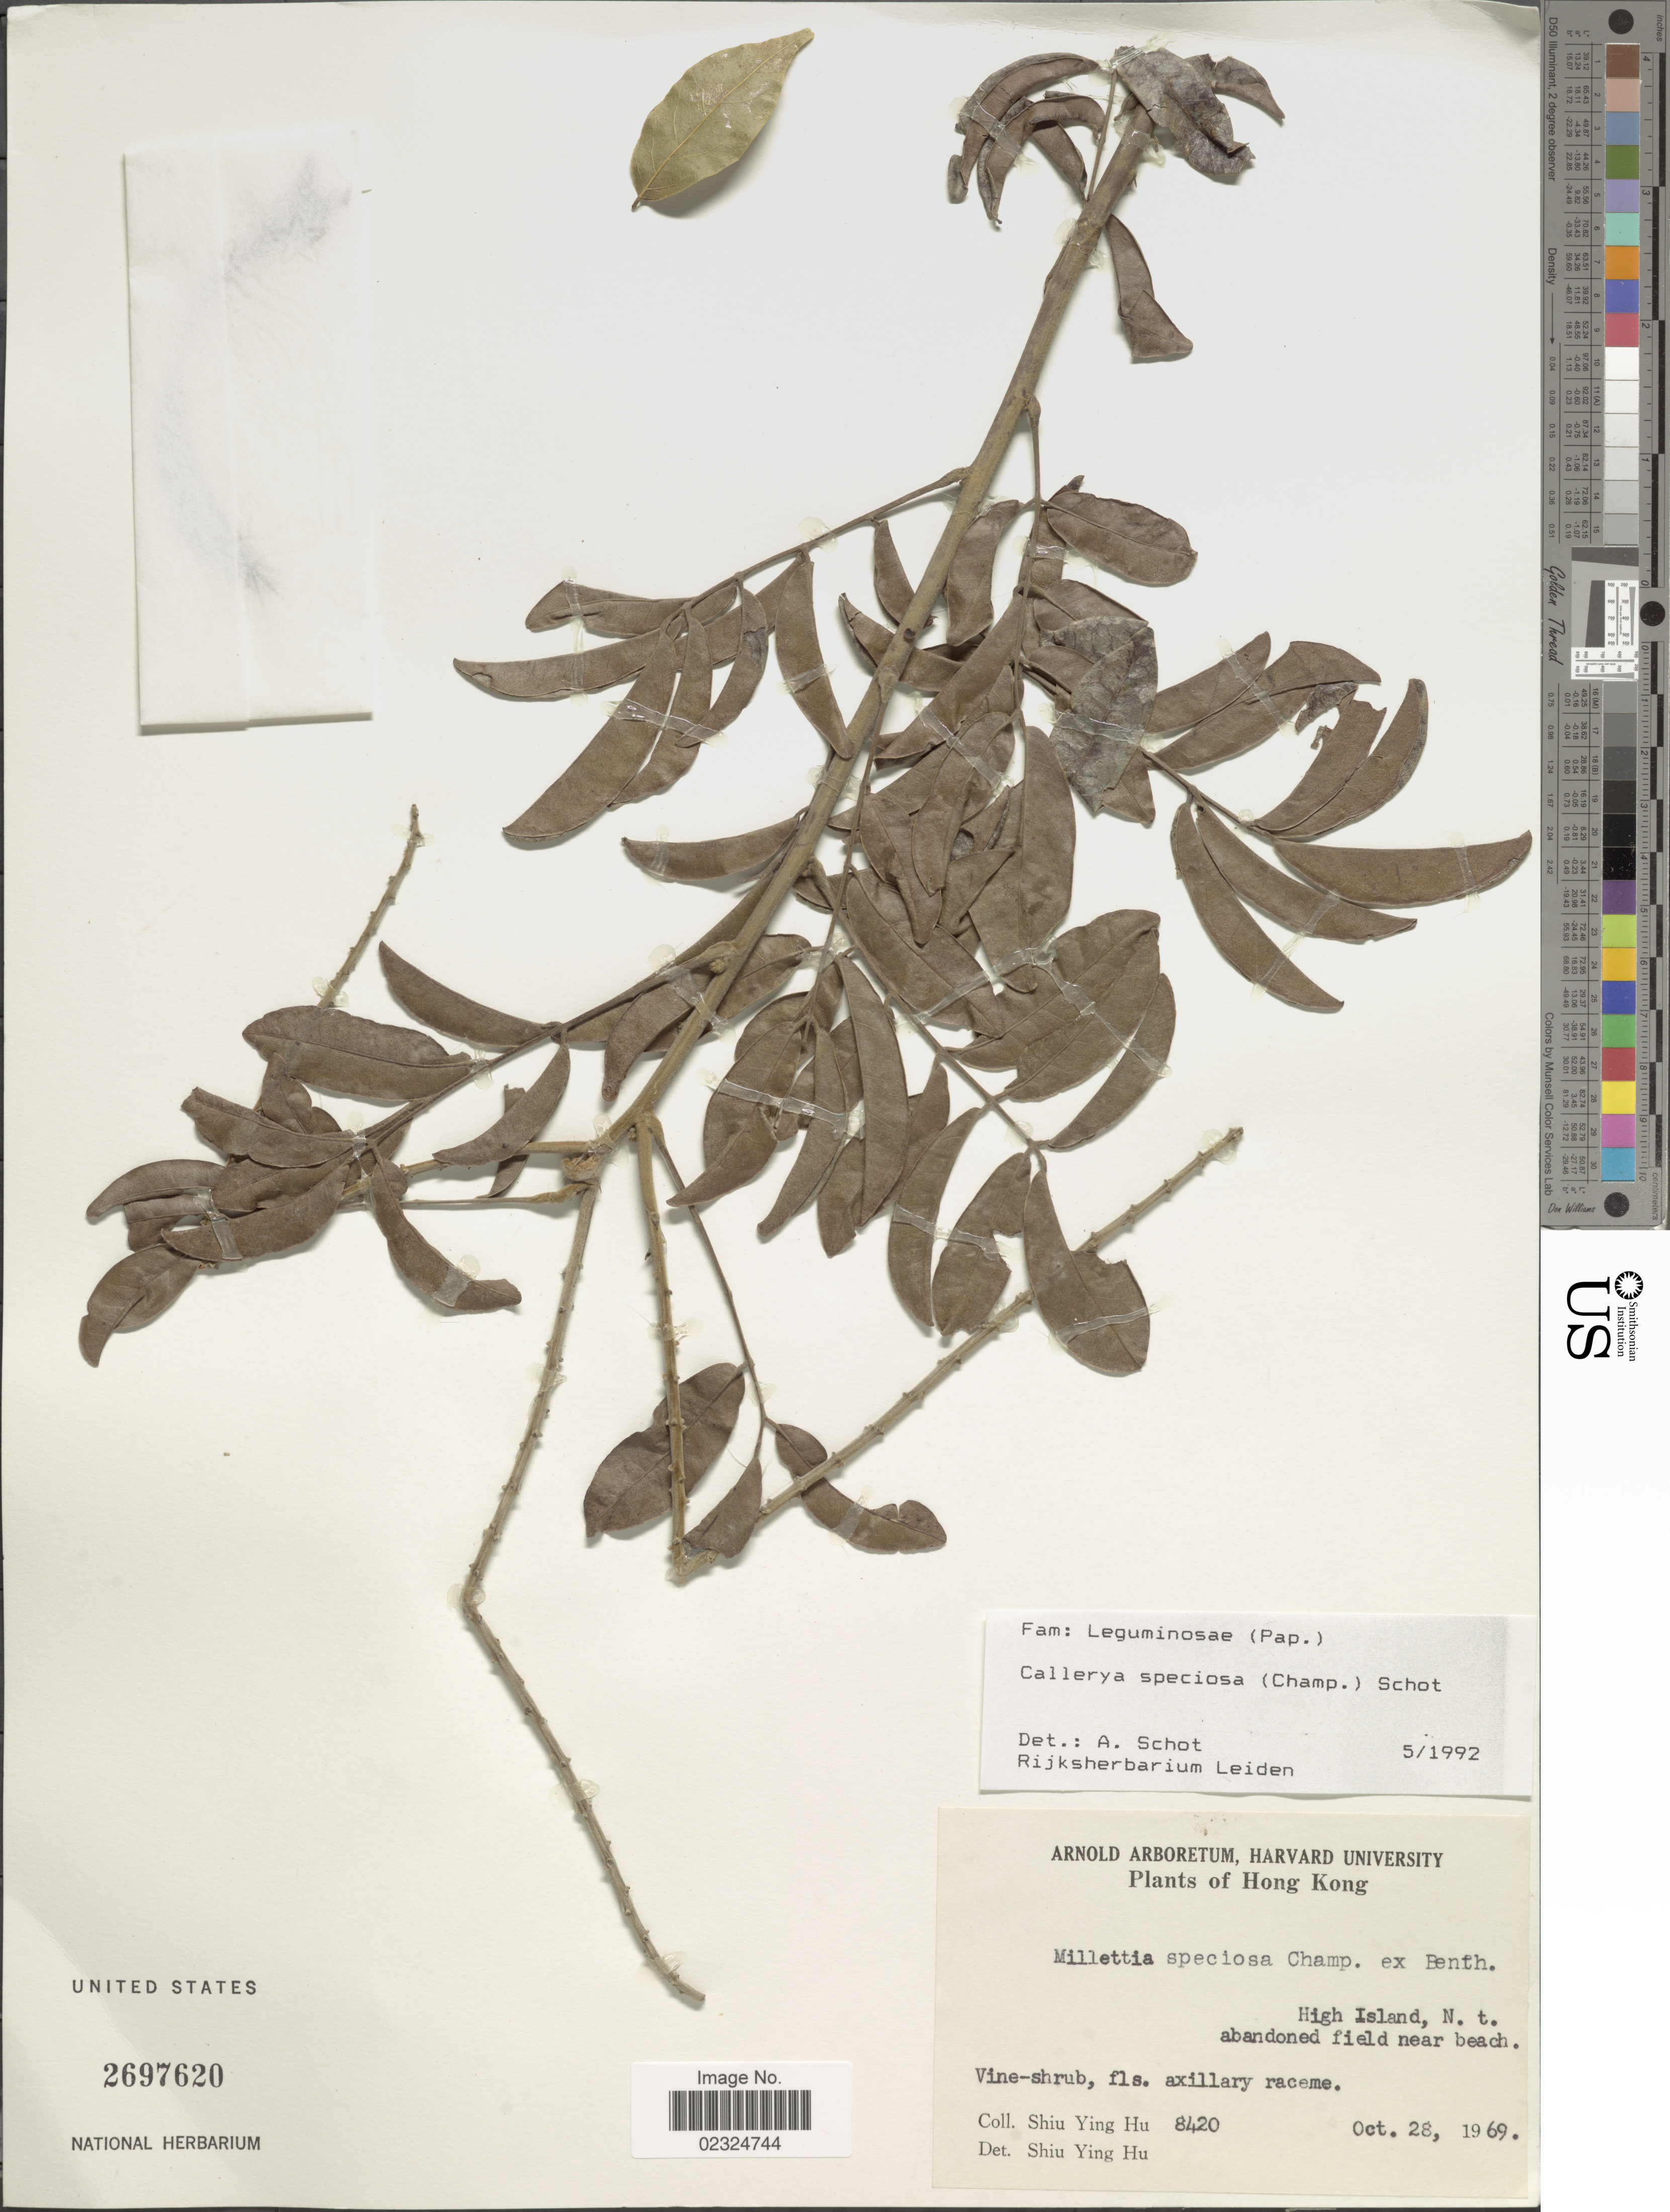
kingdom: Plantae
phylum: Tracheophyta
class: Magnoliopsida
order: Fabales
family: Fabaceae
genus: Nanhaia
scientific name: Nanhaia speciosa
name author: (Champ. ex Benth.) J. Compton & Schrire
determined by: Strong, Mark T., (BOT), Smithsonian Institution - National Museum of Natural History (UNITED STATES)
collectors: S. Y. Hu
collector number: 8420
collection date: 1969-10-28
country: China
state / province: Hong Kong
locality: High Island, N. T.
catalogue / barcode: US 2697620